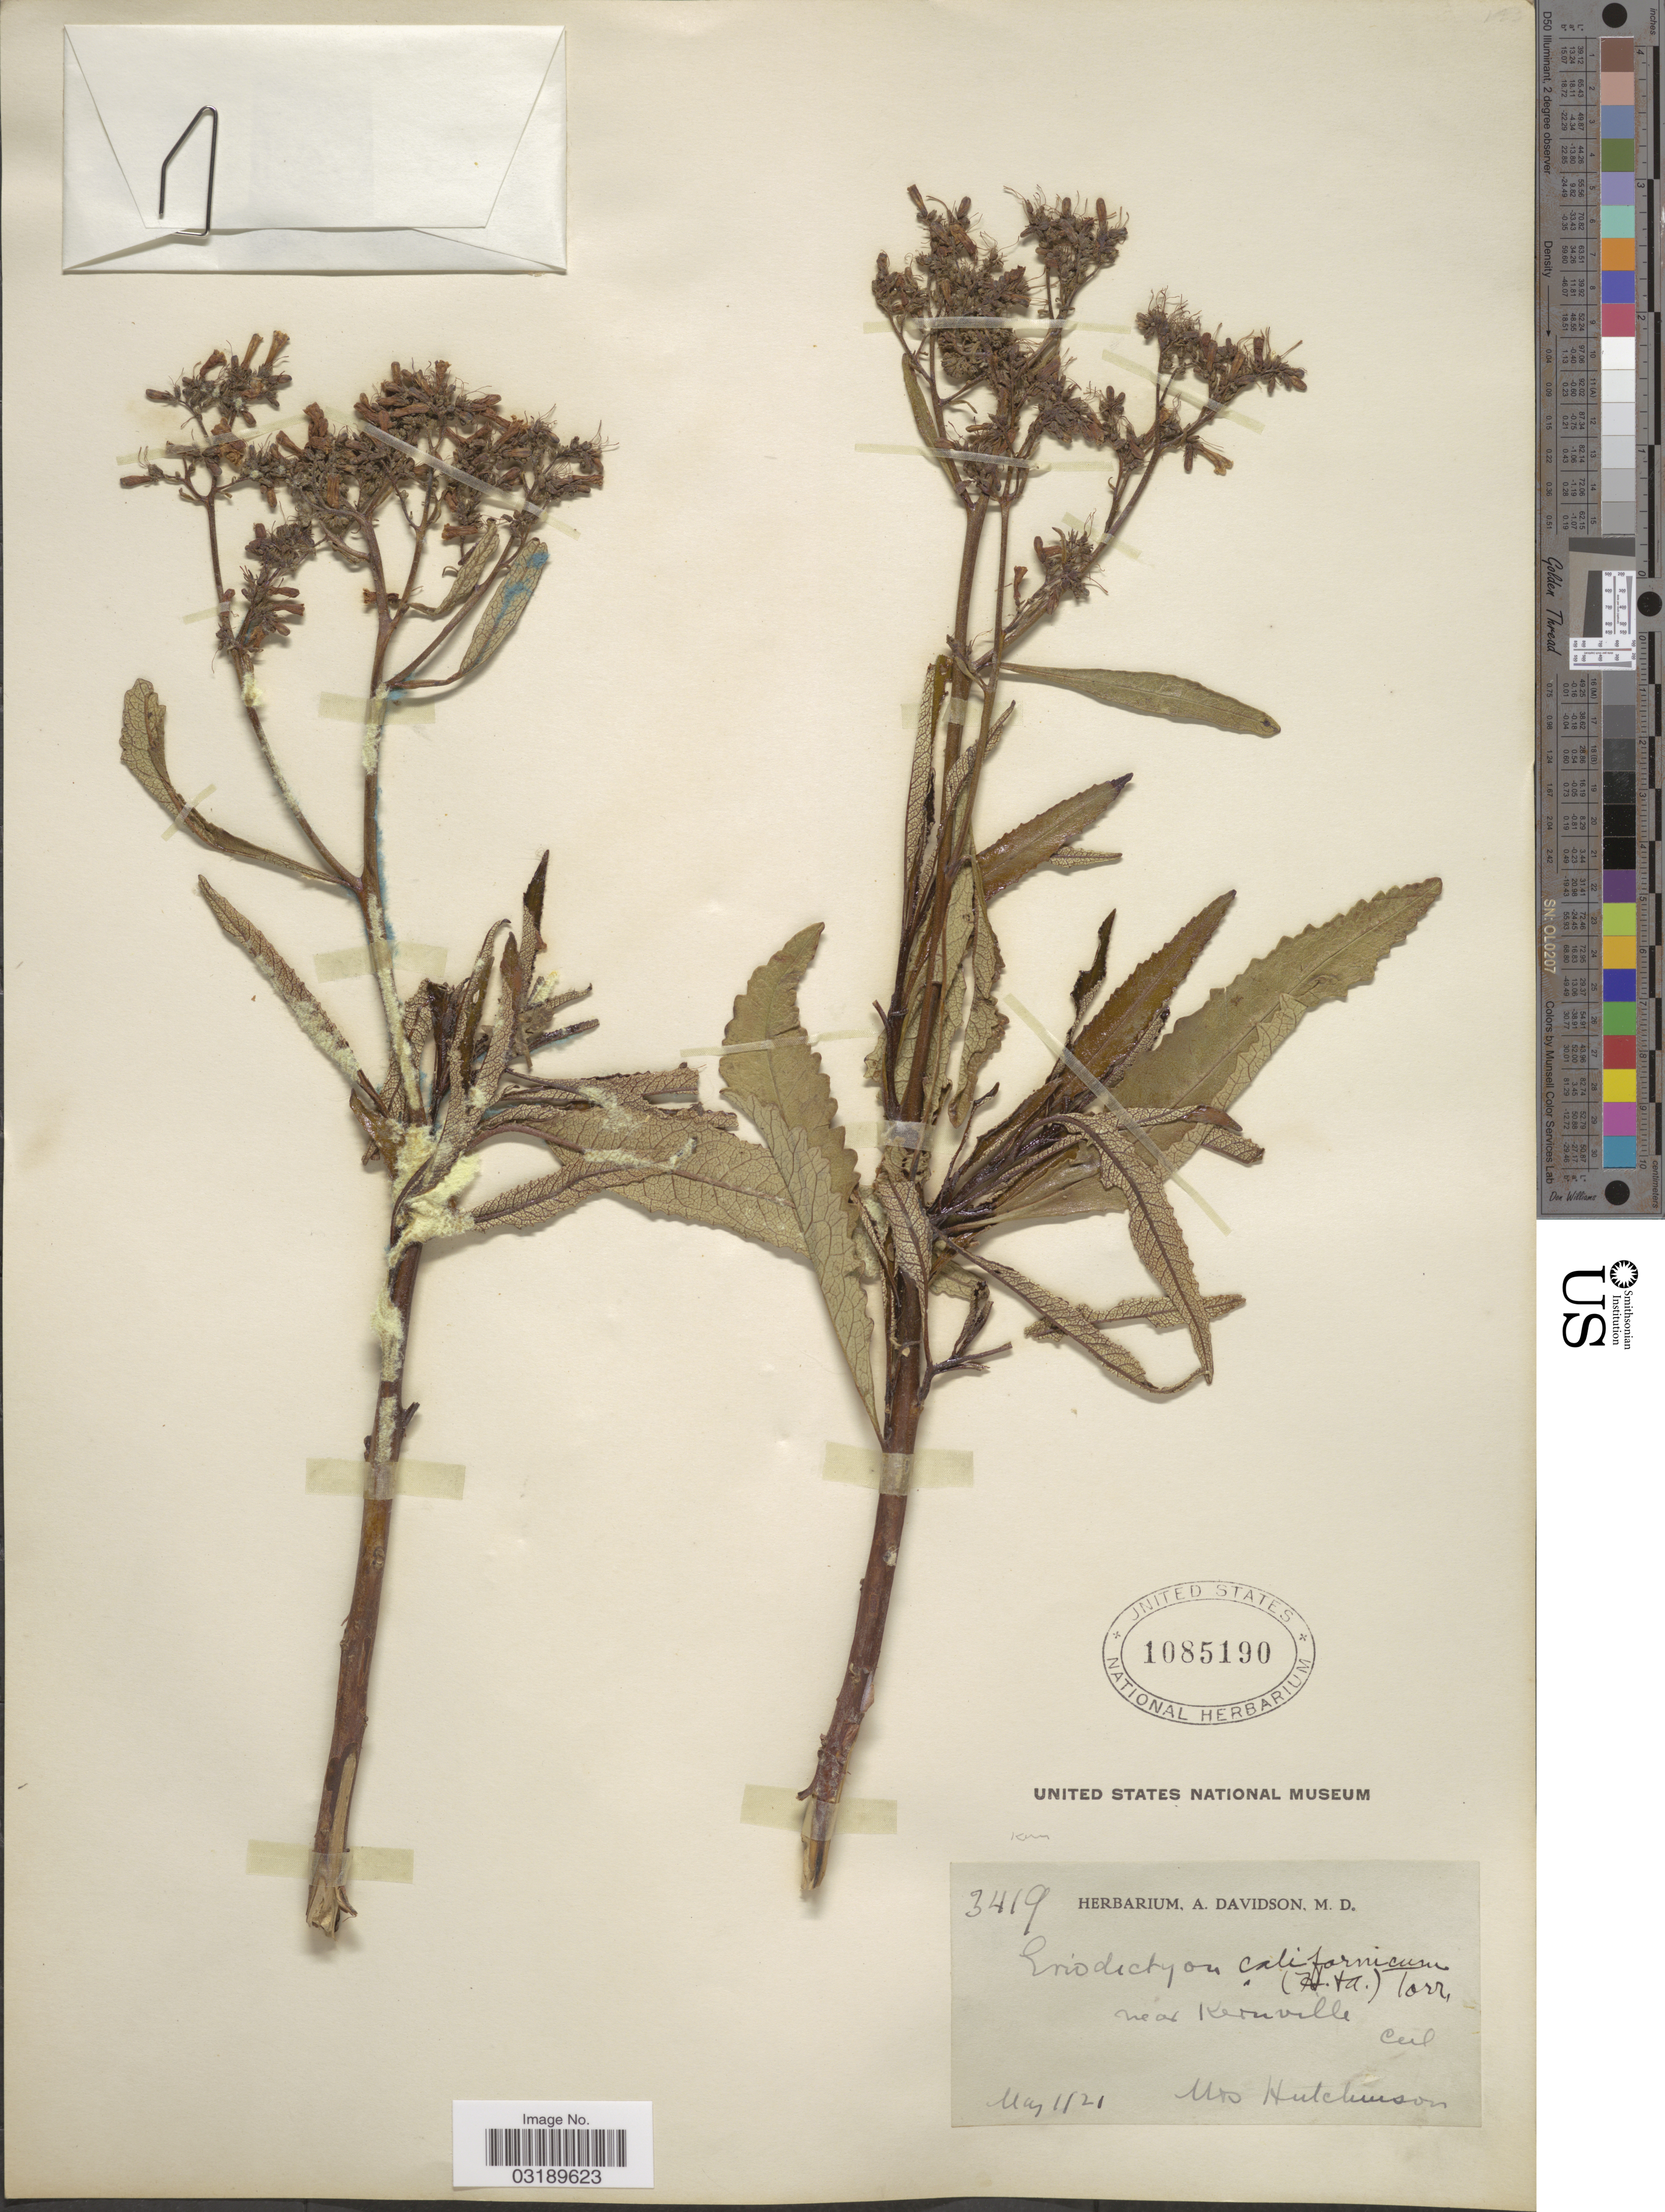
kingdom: Plantae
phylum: Tracheophyta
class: Magnoliopsida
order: Boraginales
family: Namaceae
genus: Eriodictyon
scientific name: Eriodictyon californicum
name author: (Hook. & Arn.) Torr.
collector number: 3419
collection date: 1921-05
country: United States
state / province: California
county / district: Kern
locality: Near Kernville. Cal.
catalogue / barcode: US 1085190